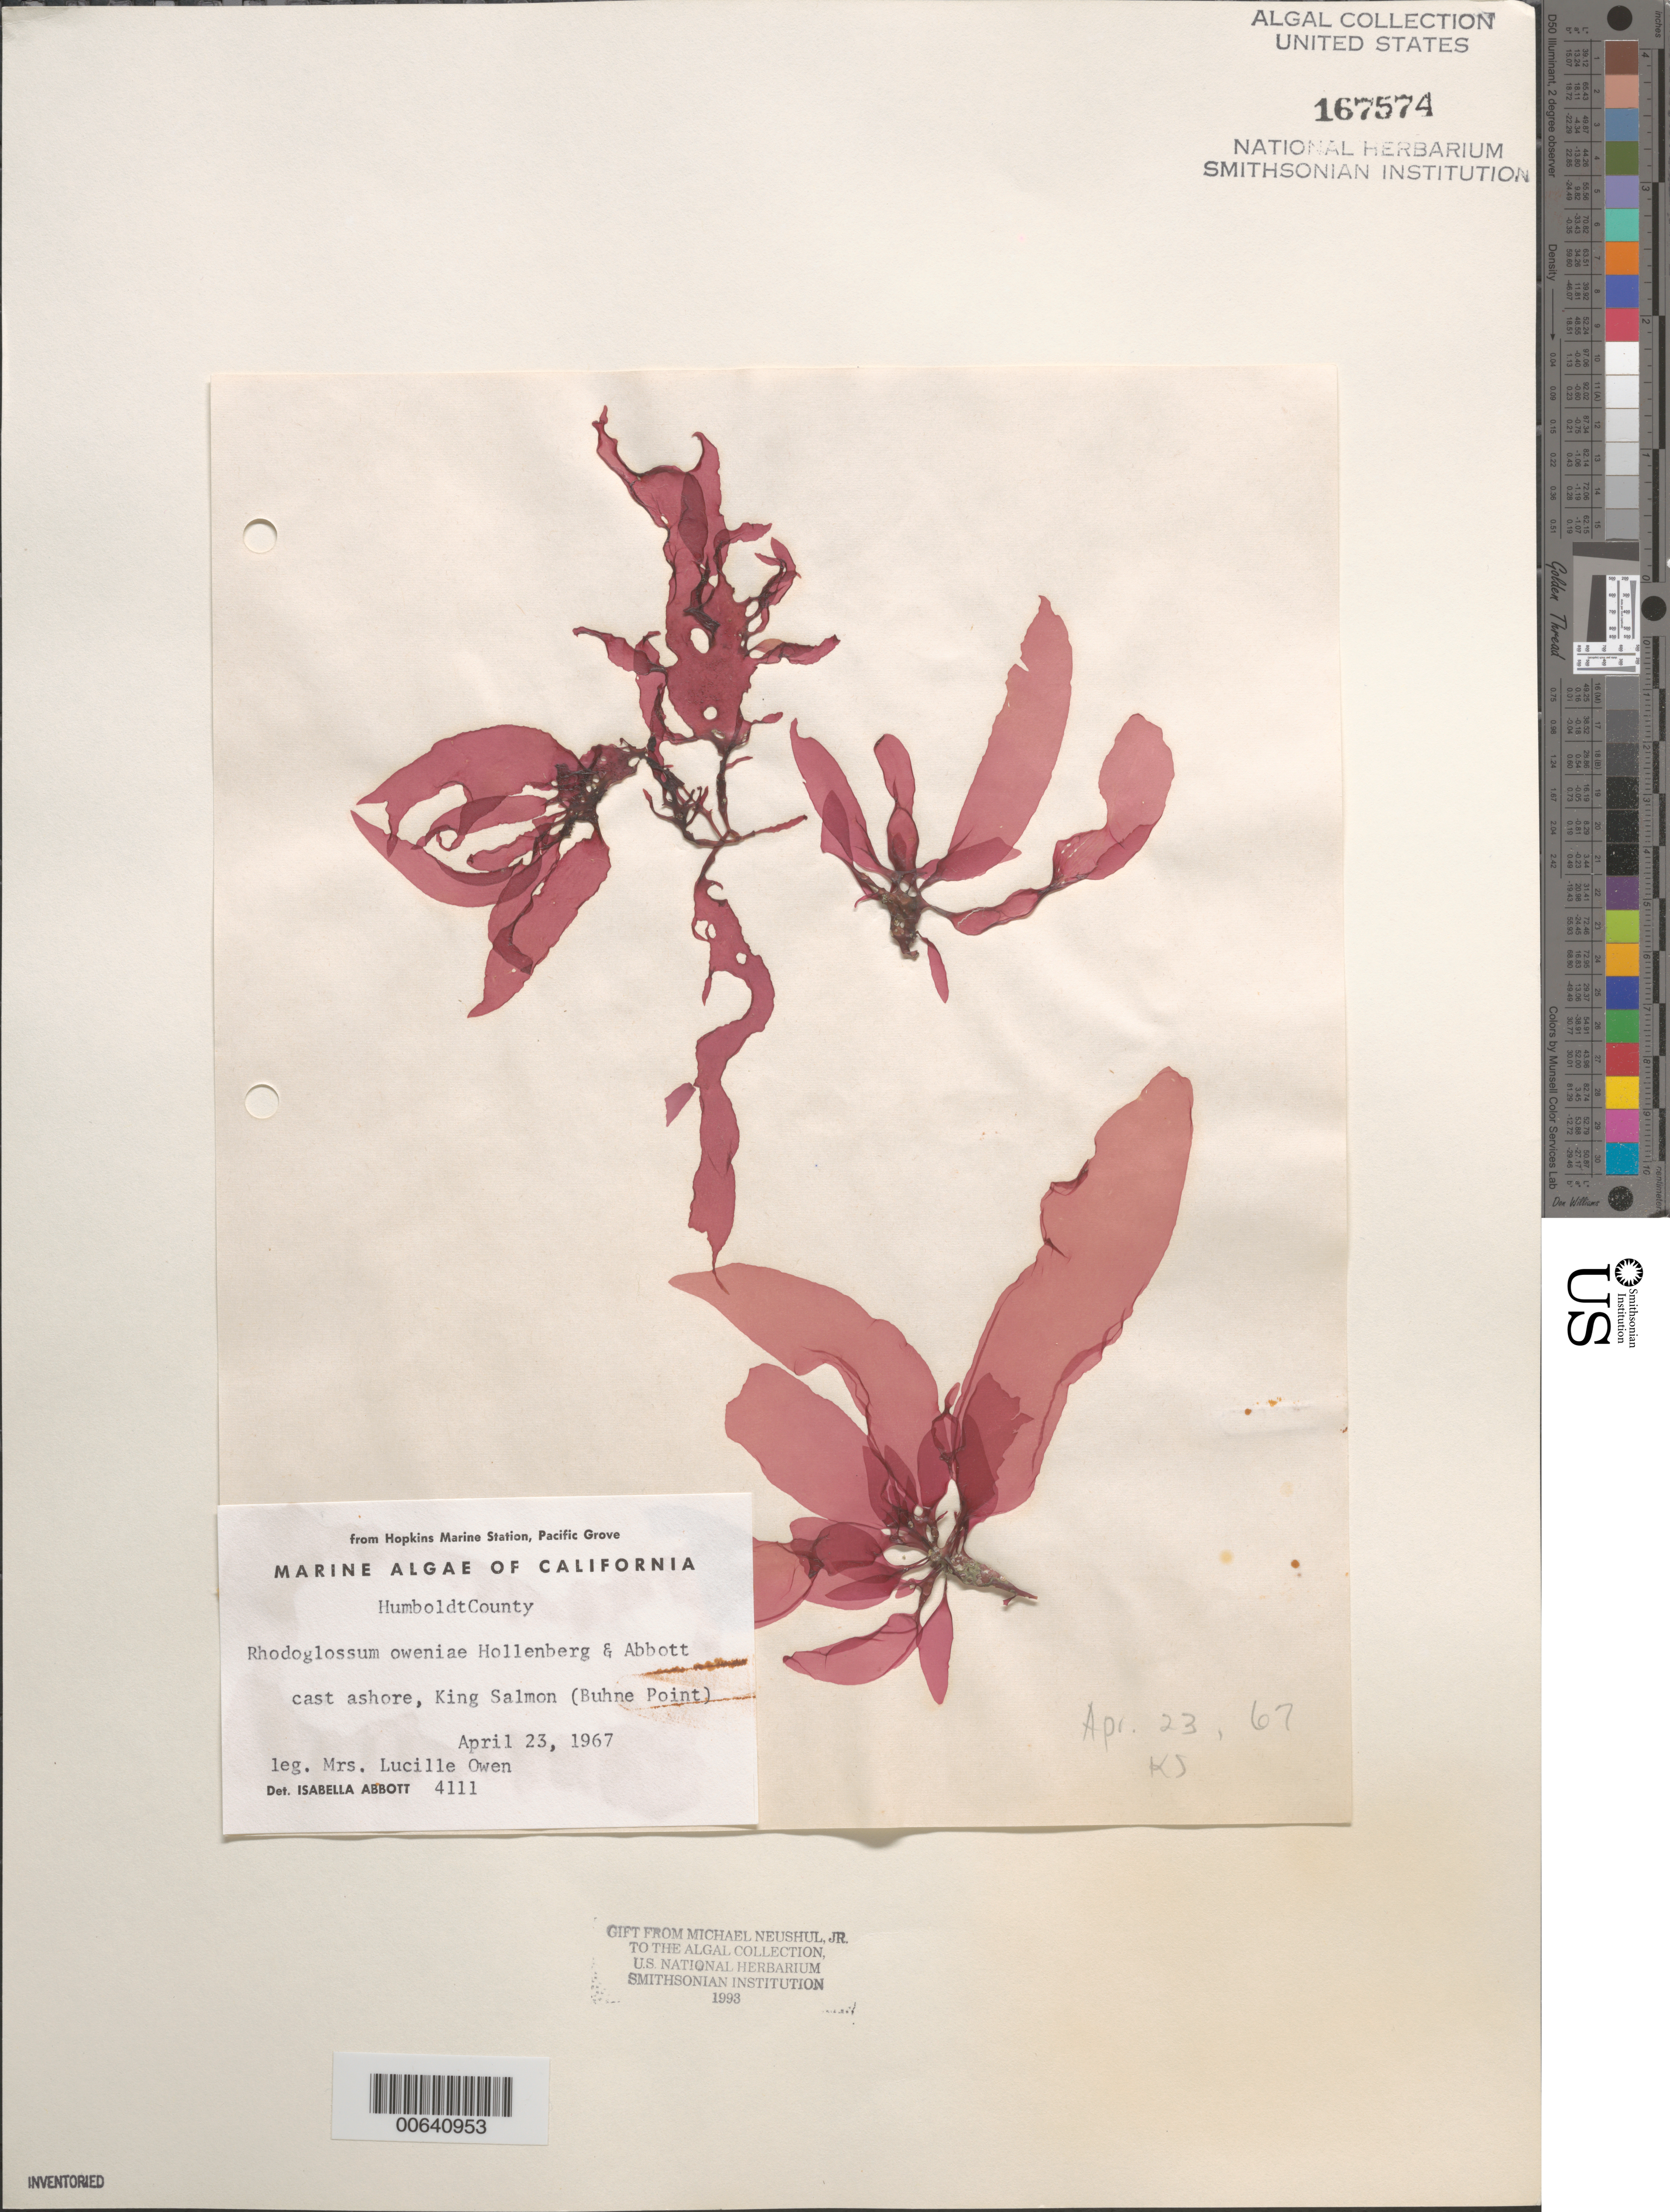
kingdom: Plantae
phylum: Rhodophyta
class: Florideophyceae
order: Gigartinales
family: Gigartinaceae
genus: Mazzaella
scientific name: Mazzaella californica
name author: (J. Agardh) G. De Toni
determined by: Algae name updating Project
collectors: L. Owen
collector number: IAA 4111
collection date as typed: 23 Apr 1967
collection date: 1967-04-23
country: United States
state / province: California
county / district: Humboldt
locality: King Salmon, Buhne Point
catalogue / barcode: US 167574